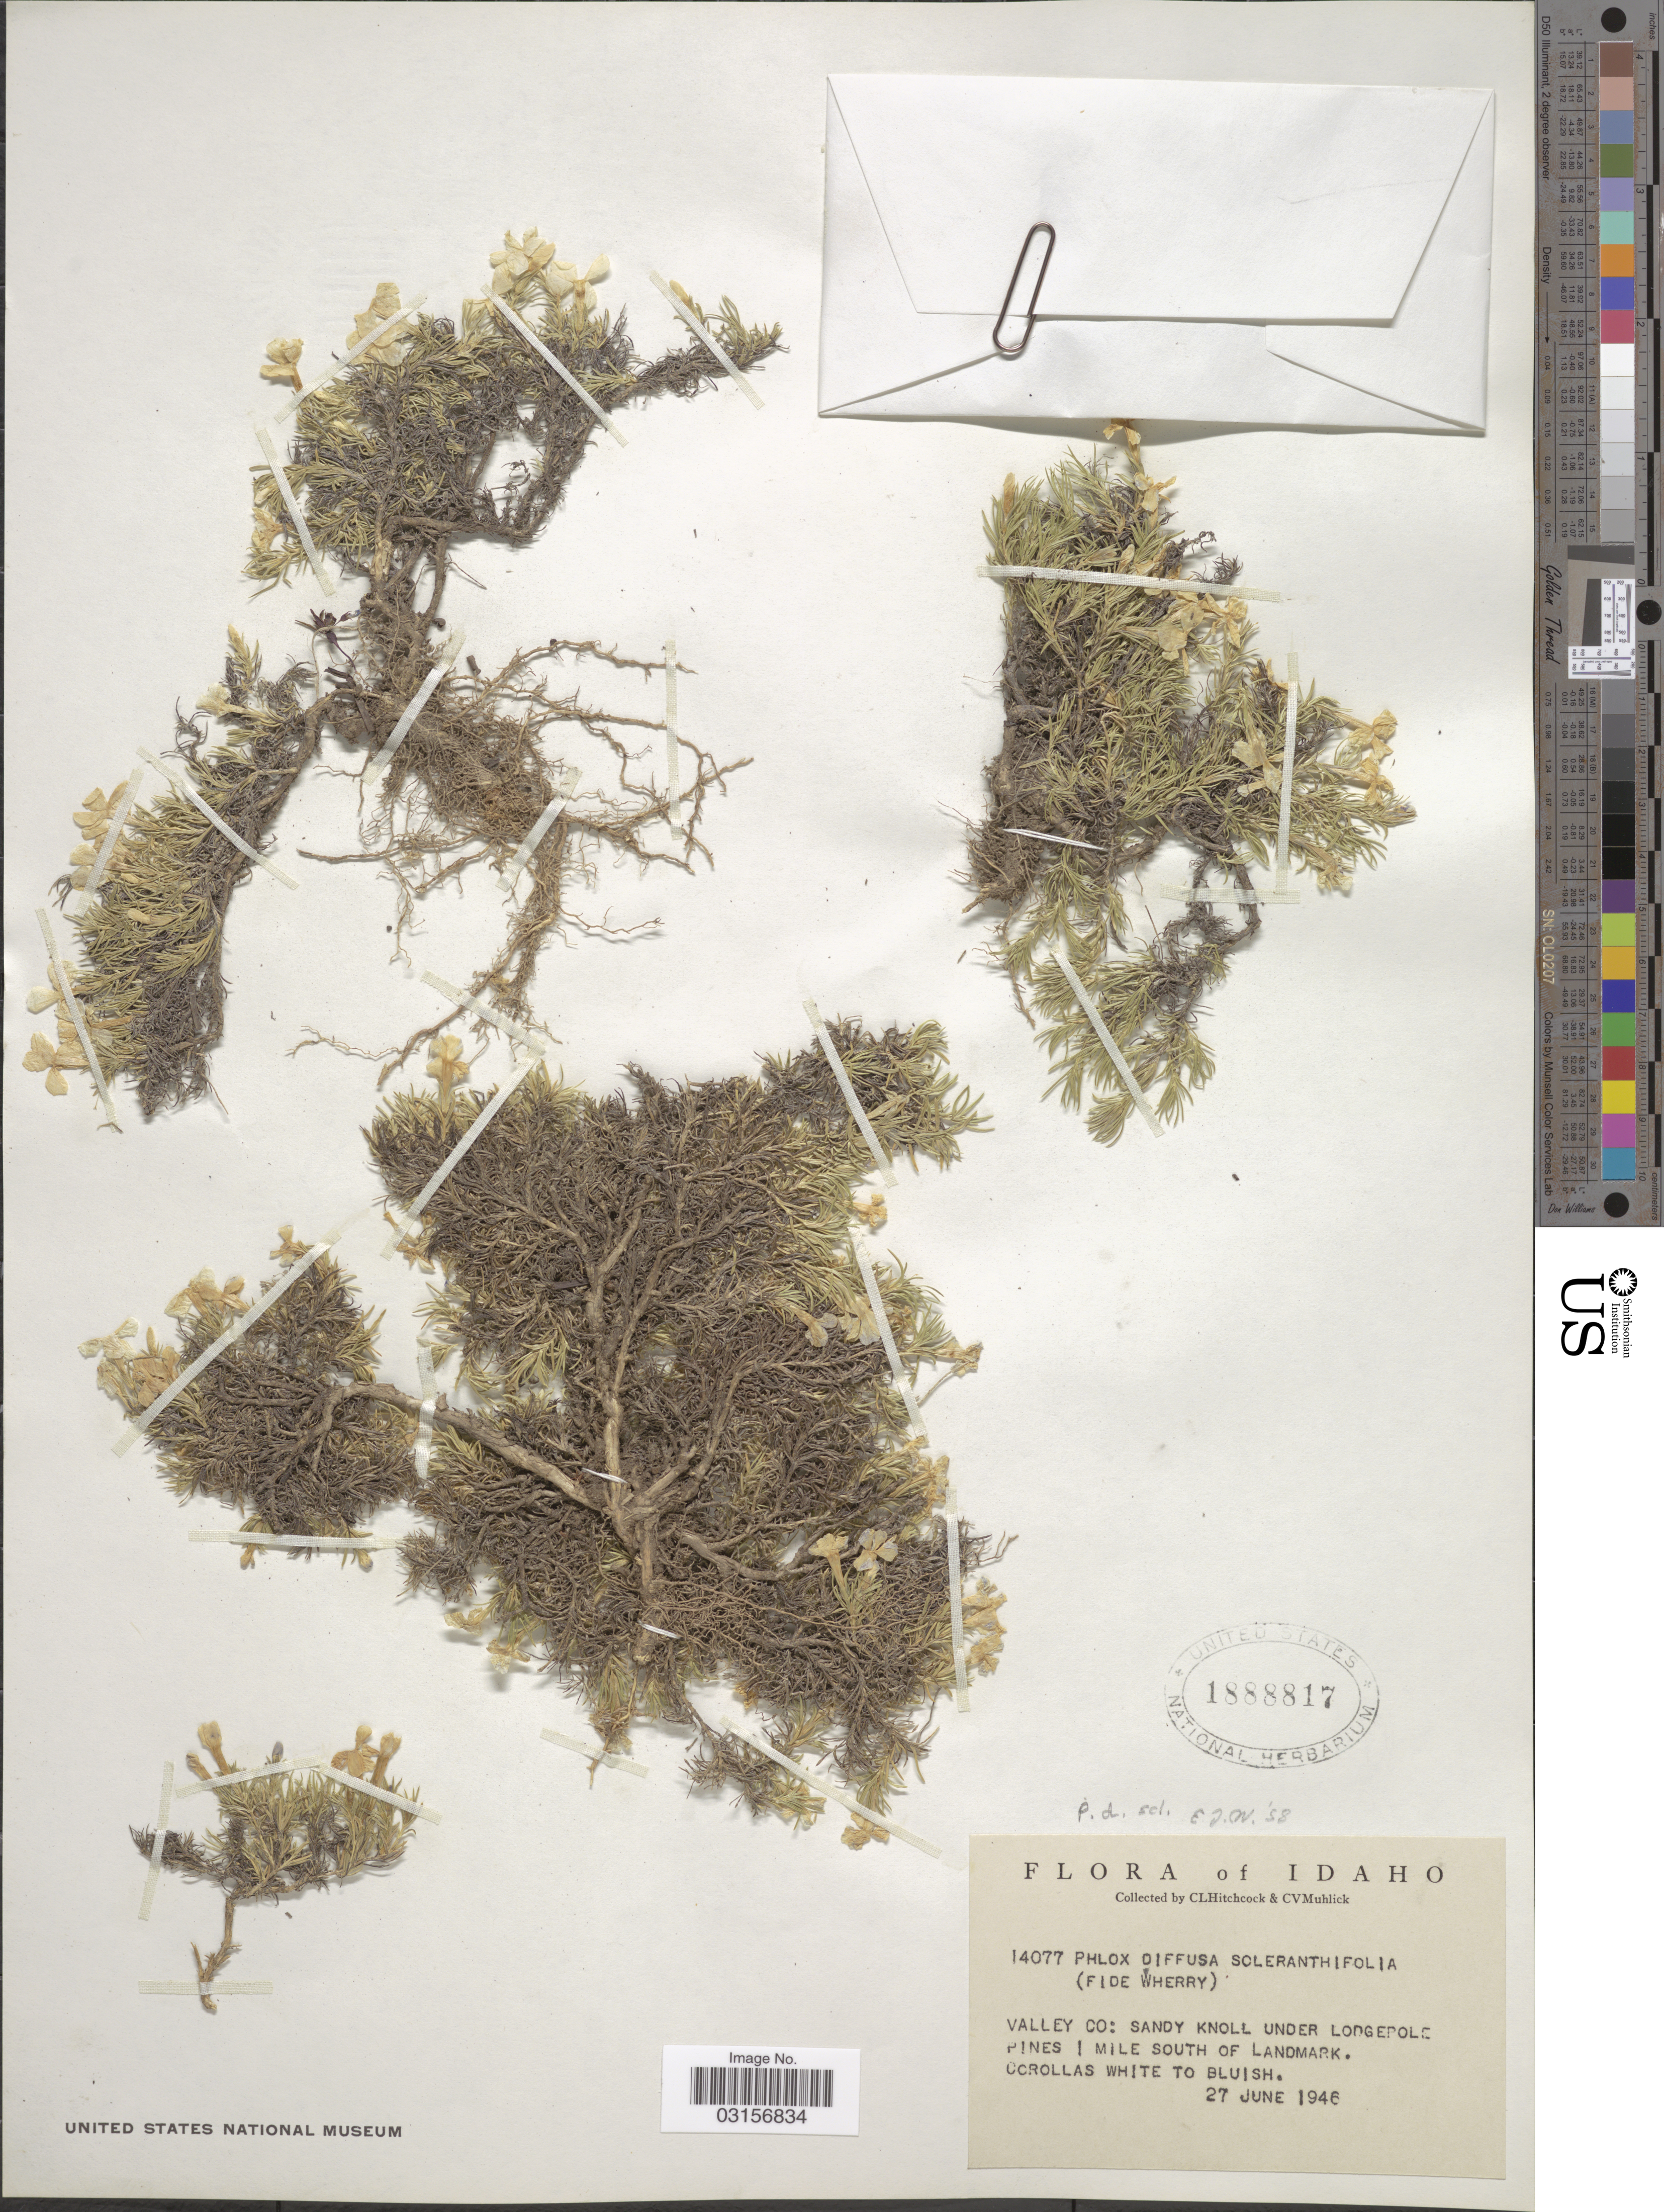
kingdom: Plantae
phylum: Tracheophyta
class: Magnoliopsida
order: Ericales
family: Polemoniaceae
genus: Phlox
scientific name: Phlox caespitosa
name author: Nutt.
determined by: Mayfield, M. H.; Ferguson, C. J.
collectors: C. L. Hitchcock & C. V. Muhlick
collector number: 14077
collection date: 1946-06-27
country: United States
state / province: Idaho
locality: Valley Co: Sandy Knoll Under Lodgepole Pines 1 mile South of Landmark.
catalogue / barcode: US 1888817